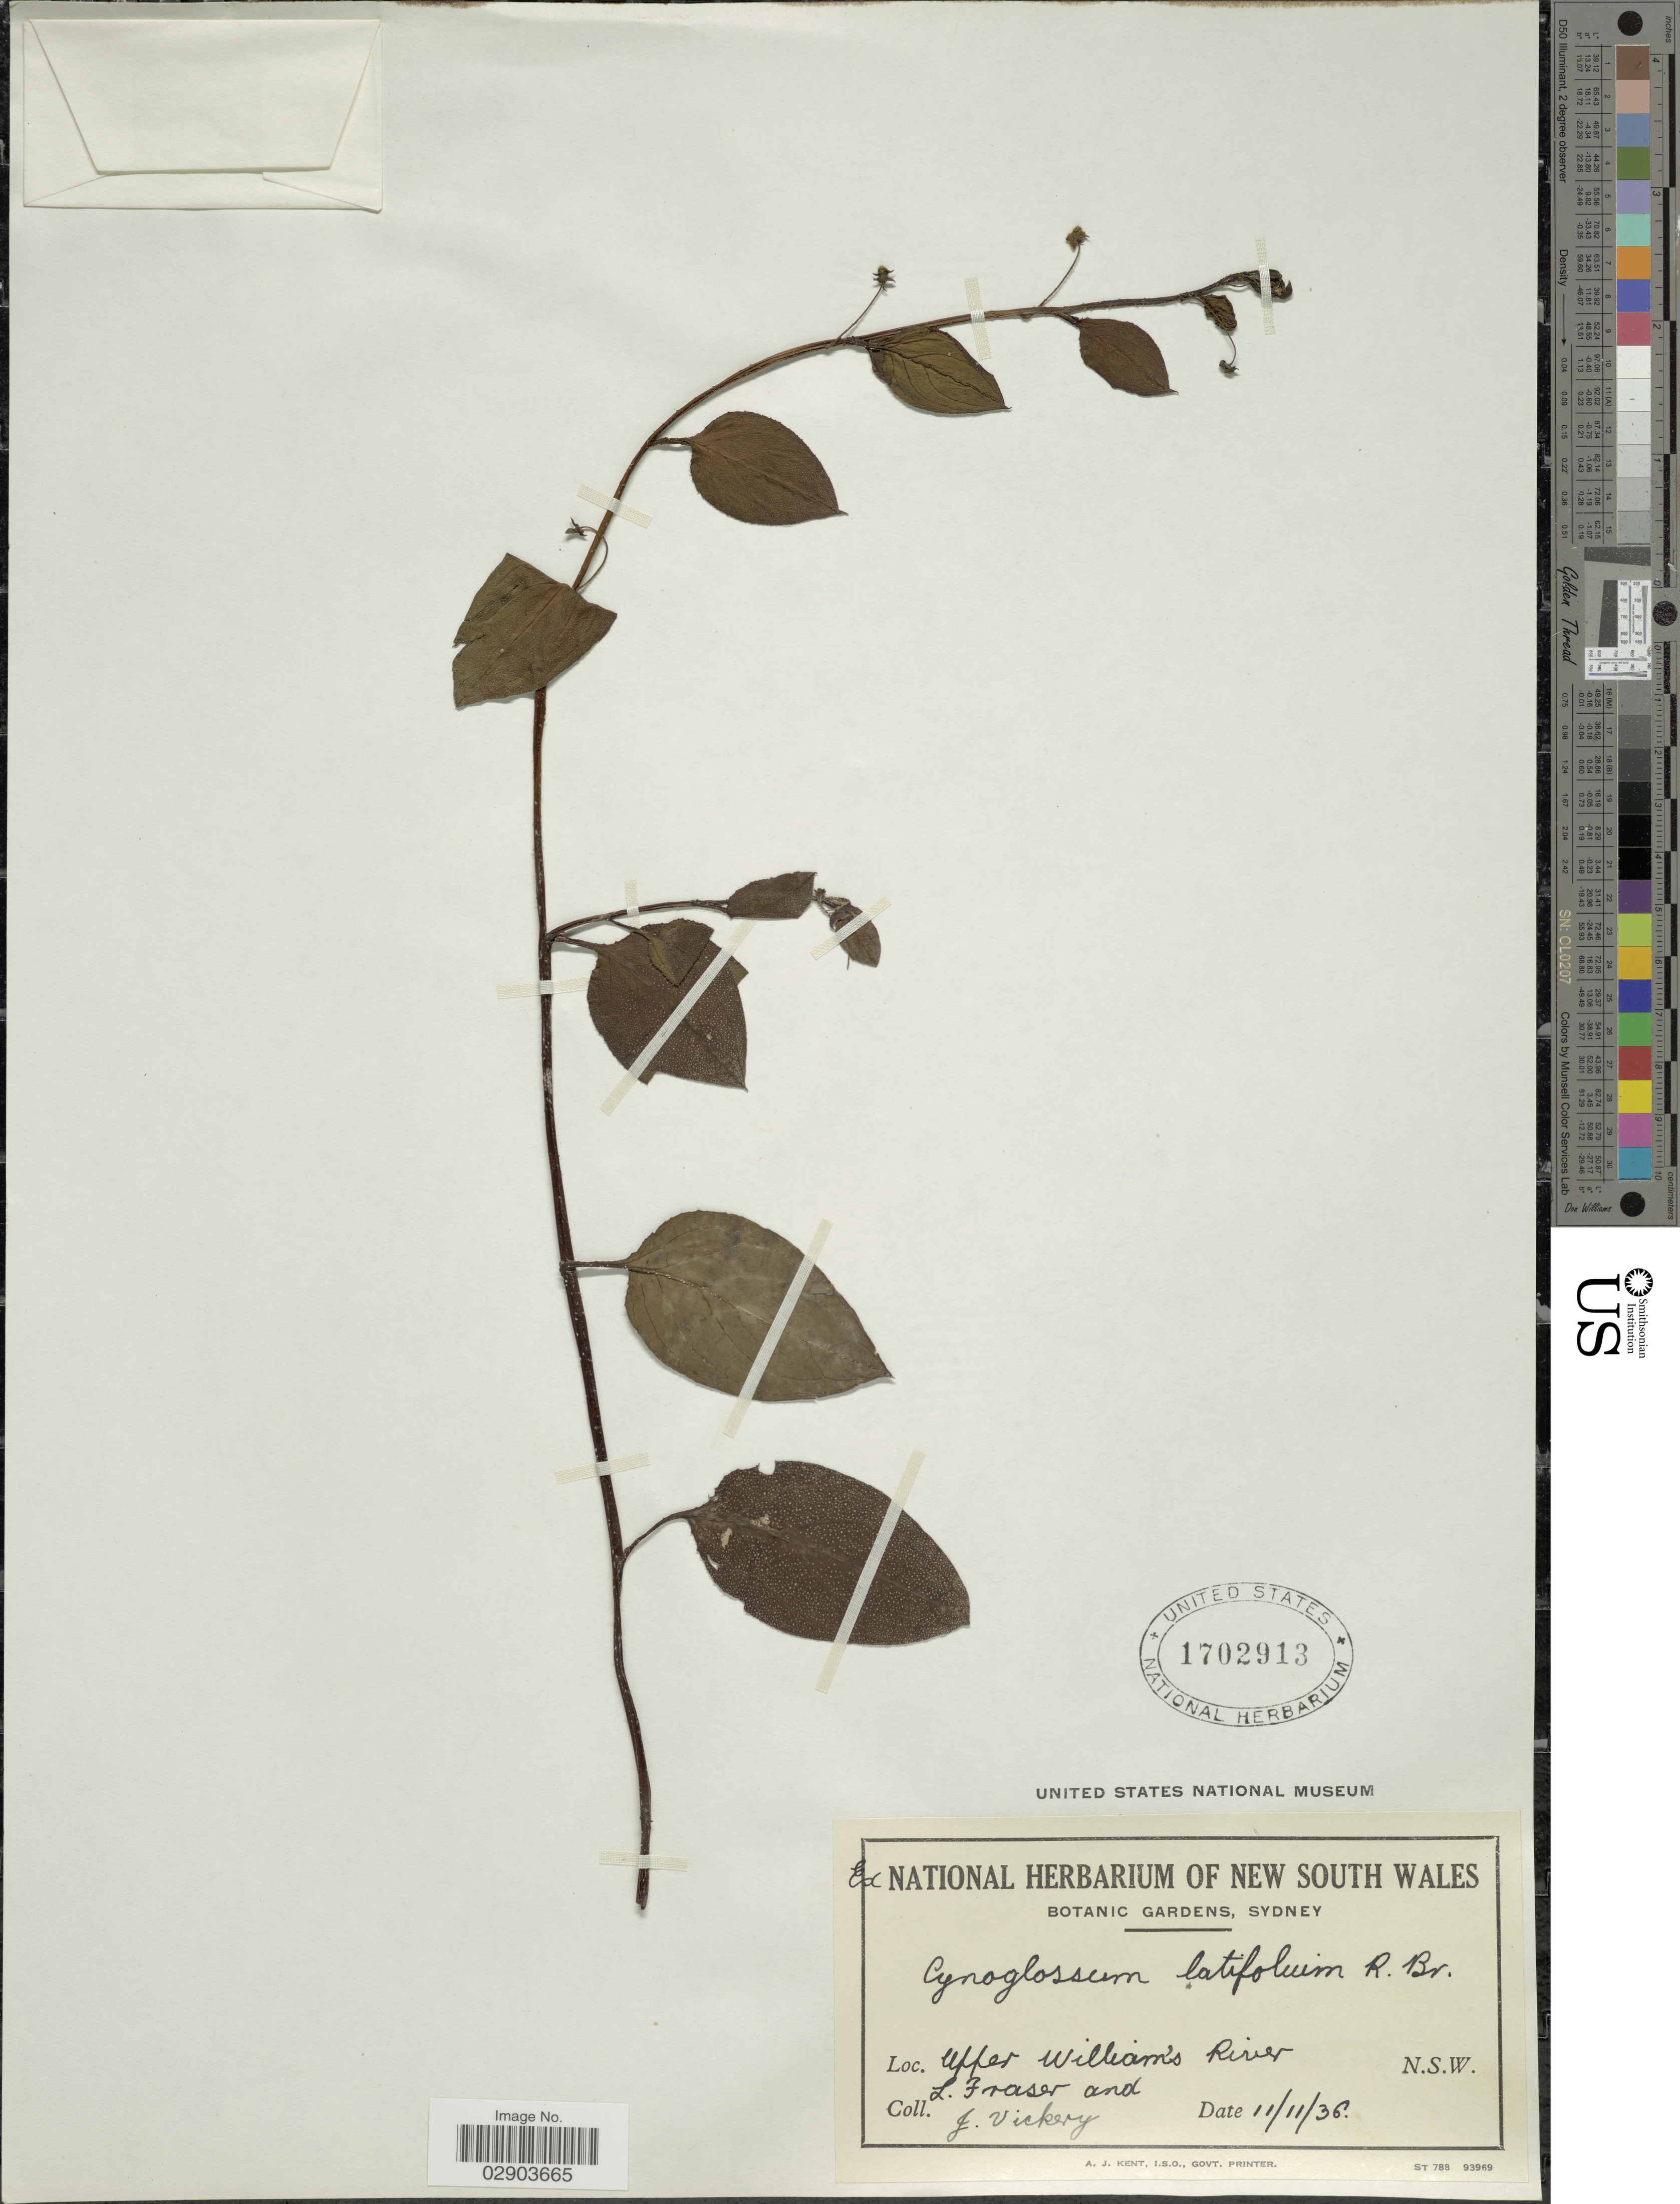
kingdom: Plantae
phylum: Tracheophyta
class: Magnoliopsida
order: Boraginales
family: Boraginaceae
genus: Cynoglossum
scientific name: Cynoglossum latifolium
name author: R. Br.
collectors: L. Fraser & J. Vickery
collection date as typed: Transcribed d/m/y: 11/11/36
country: Australia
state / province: New South Wales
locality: Upper William's River, N. S. M.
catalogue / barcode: US 1702913